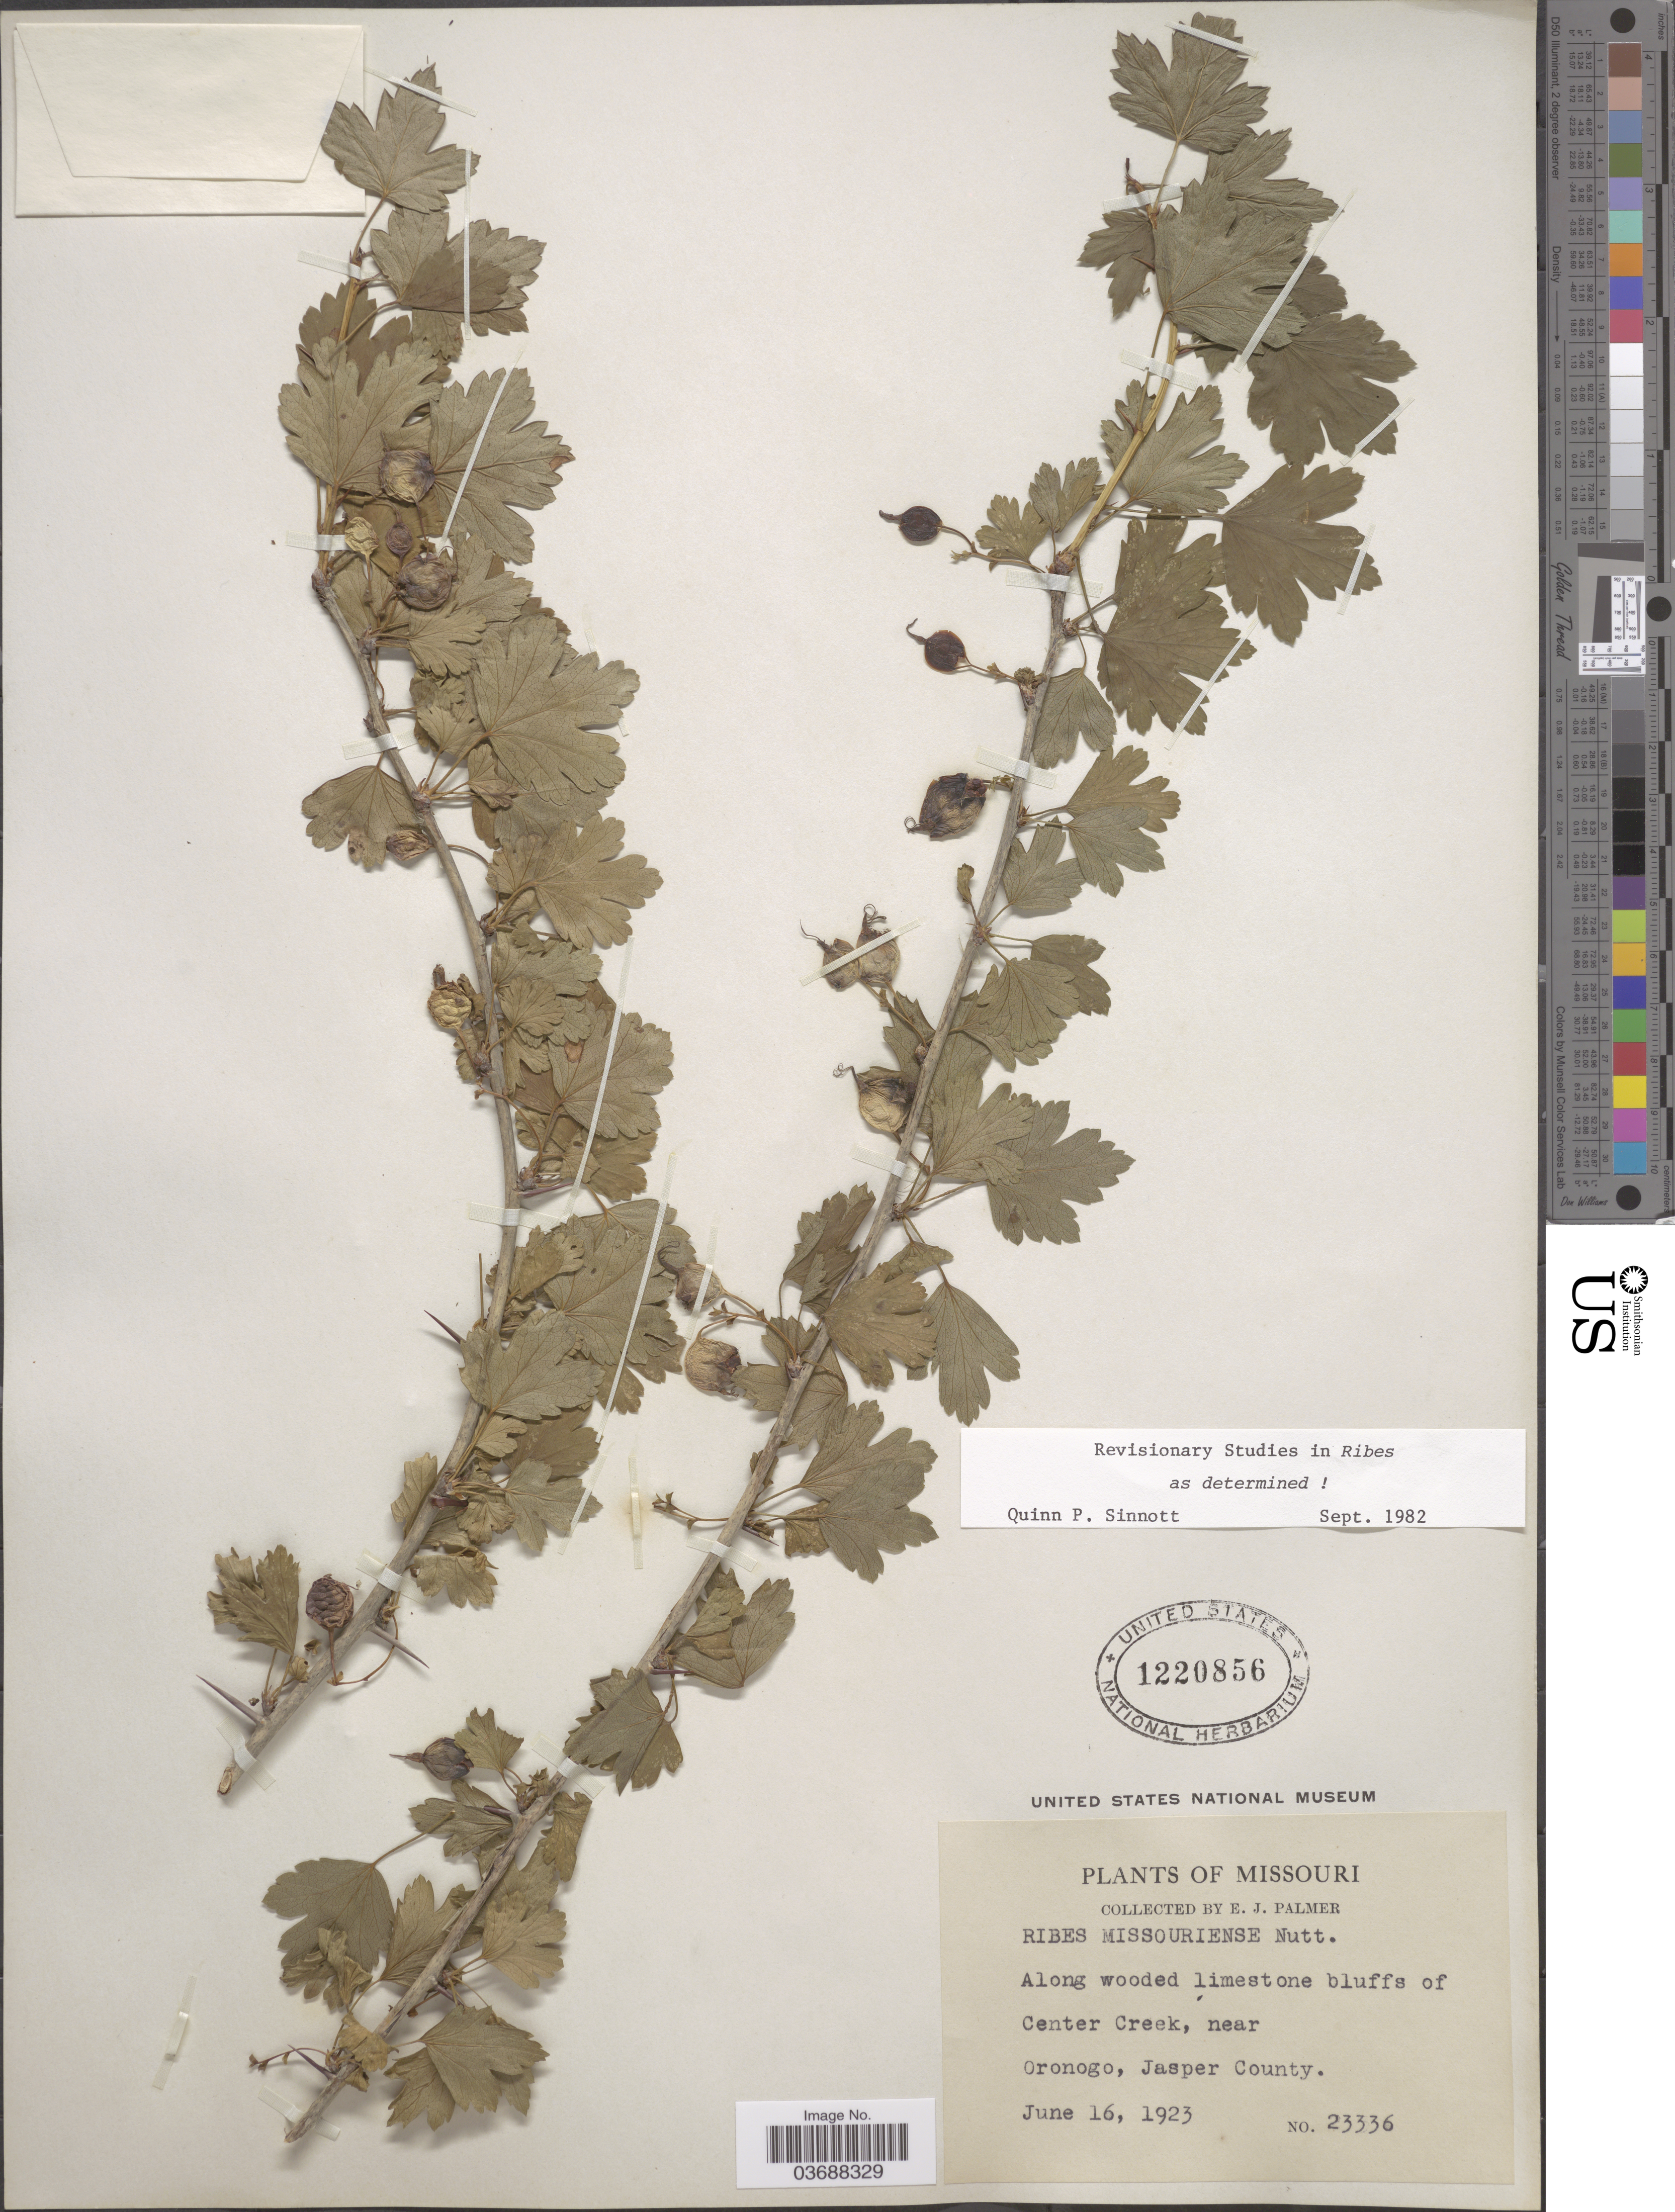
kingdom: Plantae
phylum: Tracheophyta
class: Magnoliopsida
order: Saxifragales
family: Grossulariaceae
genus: Ribes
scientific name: Ribes missouriense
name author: Nutt.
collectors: E. J. Palmer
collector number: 23336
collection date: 1923-06-16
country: United States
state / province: Missouri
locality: Along wooded limestone bluffs of Center Creek, near Oronogo, Jasper County.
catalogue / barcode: US 1220856